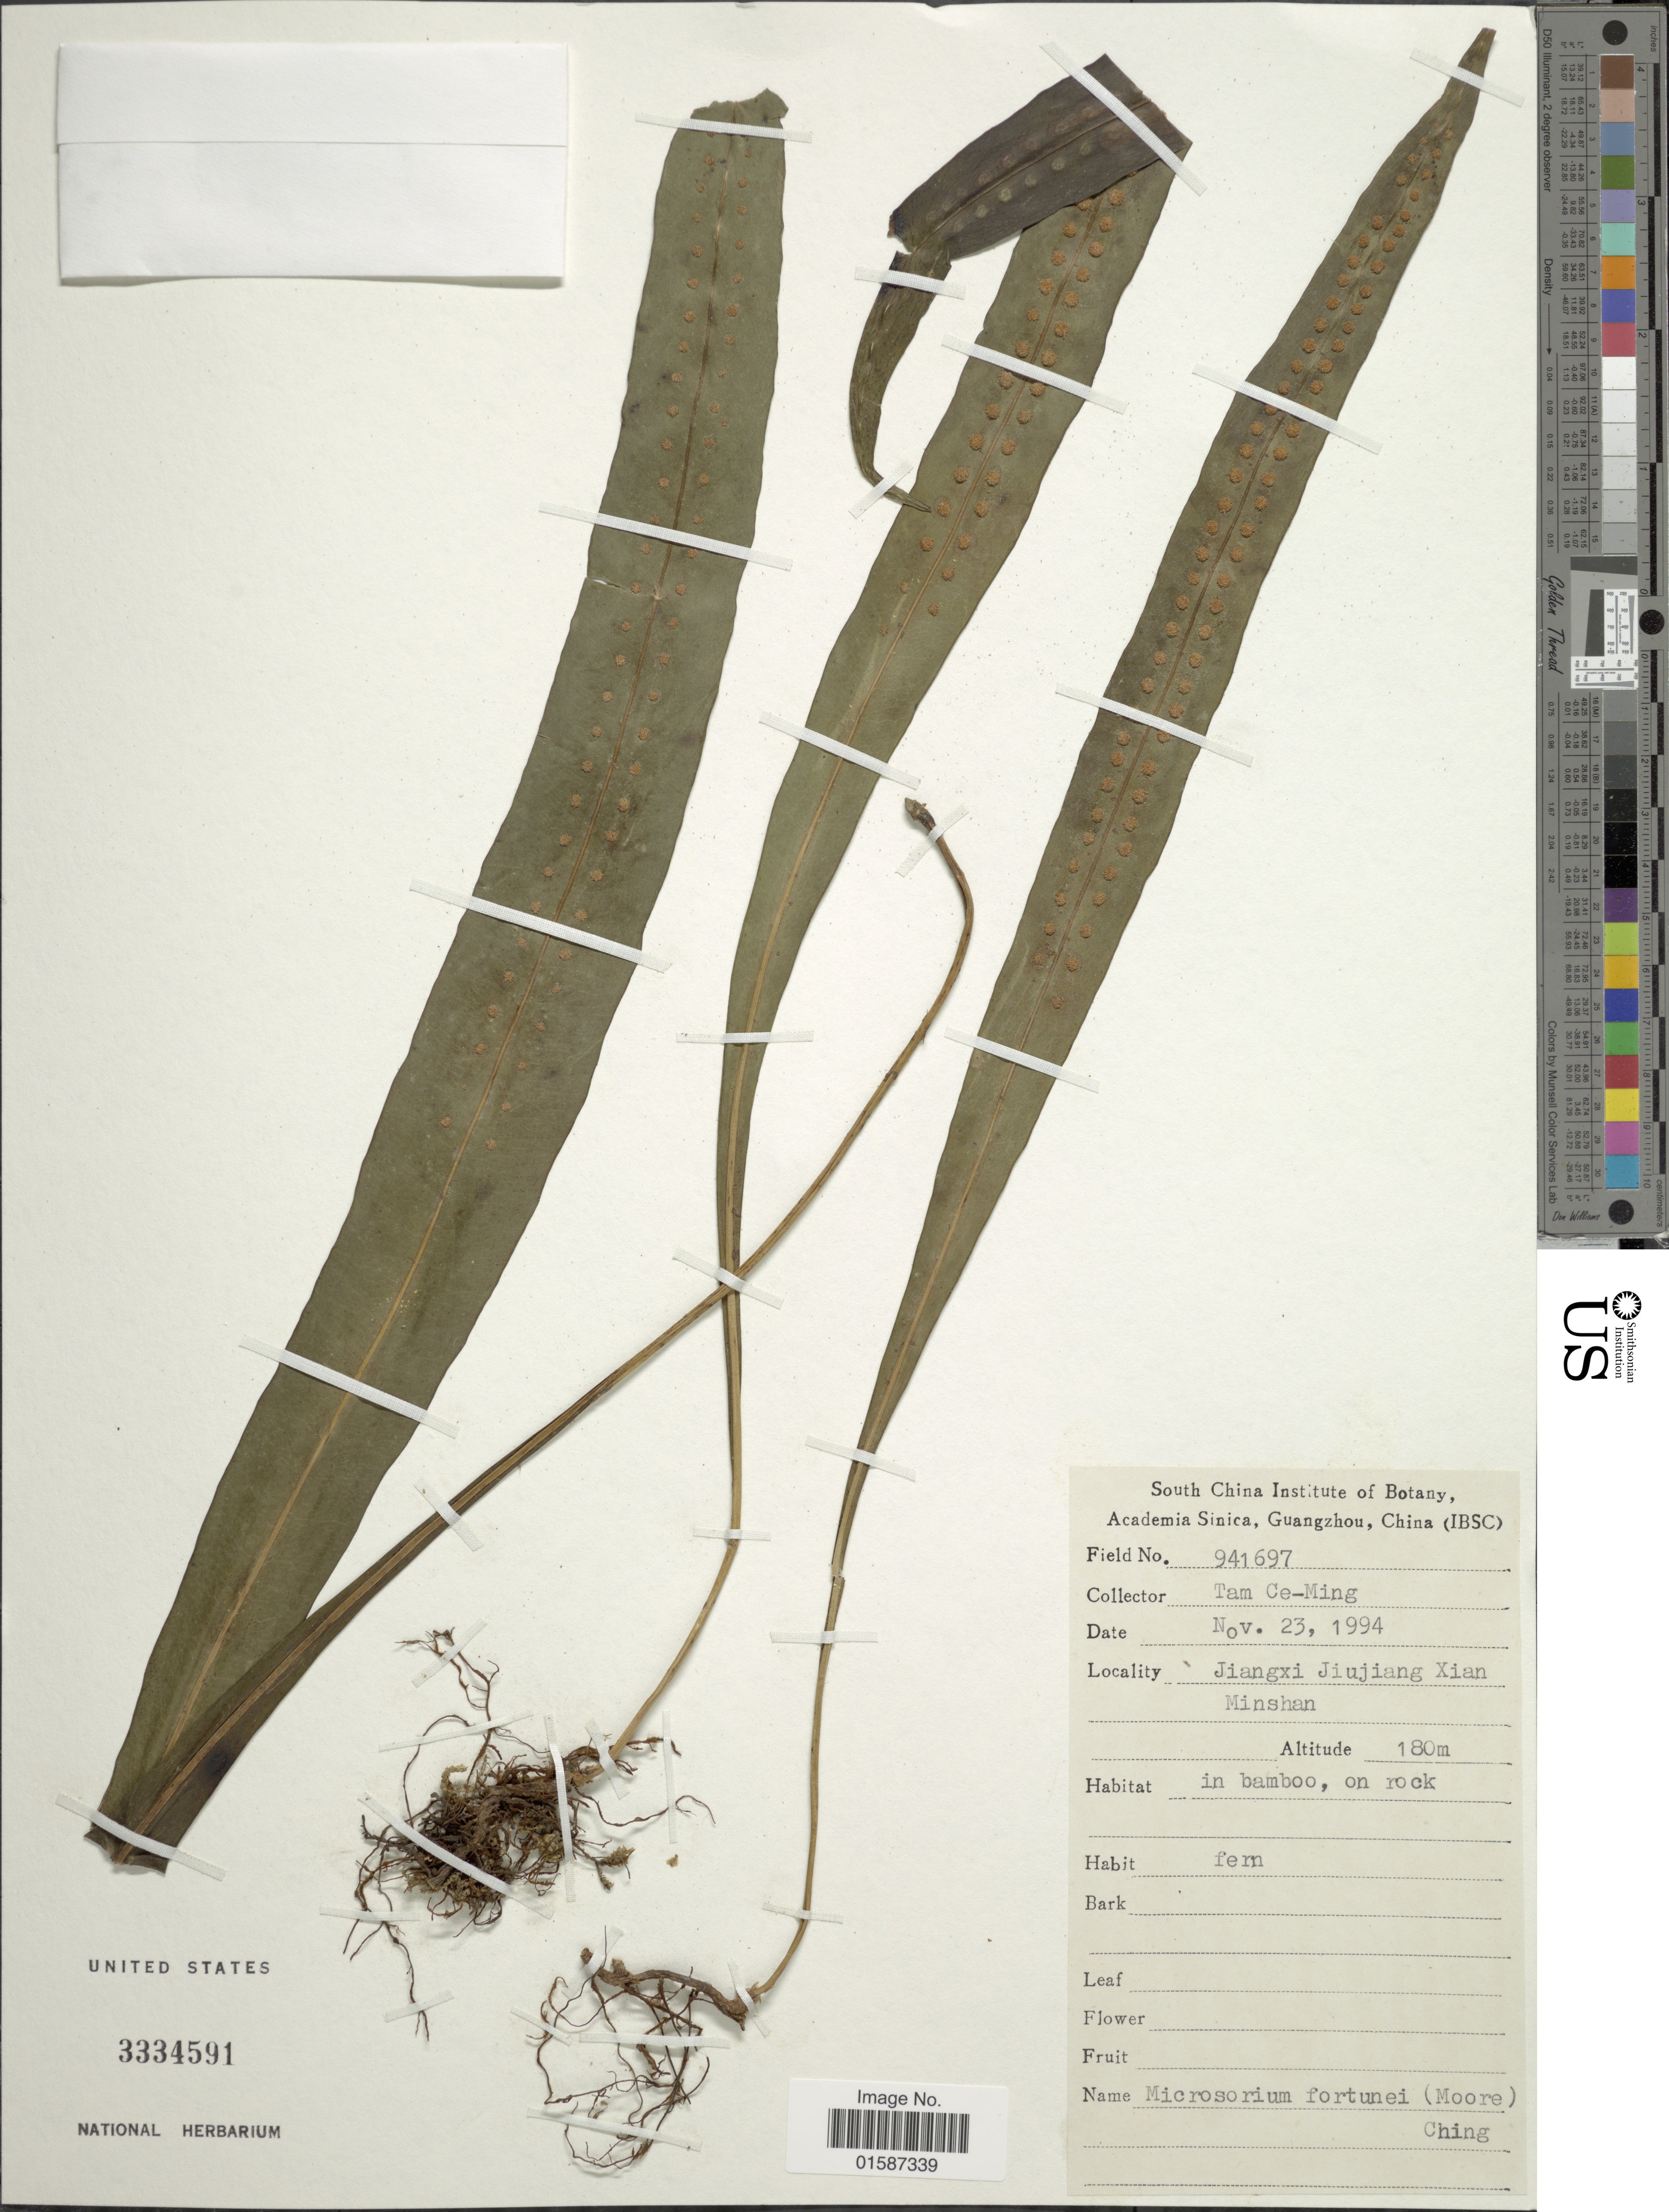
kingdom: Plantae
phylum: Tracheophyta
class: Polypodiopsida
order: Polypodiales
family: Polypodiaceae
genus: Neolepisorus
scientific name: Neolepisorus fortunei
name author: (T. Moore) Li S. Wang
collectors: Tam Ce-Ming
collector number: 941697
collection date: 1994-11-23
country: China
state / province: Jiangxi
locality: Jiangxi Jiujiang Xian Minshan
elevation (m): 180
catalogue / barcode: US 3334591